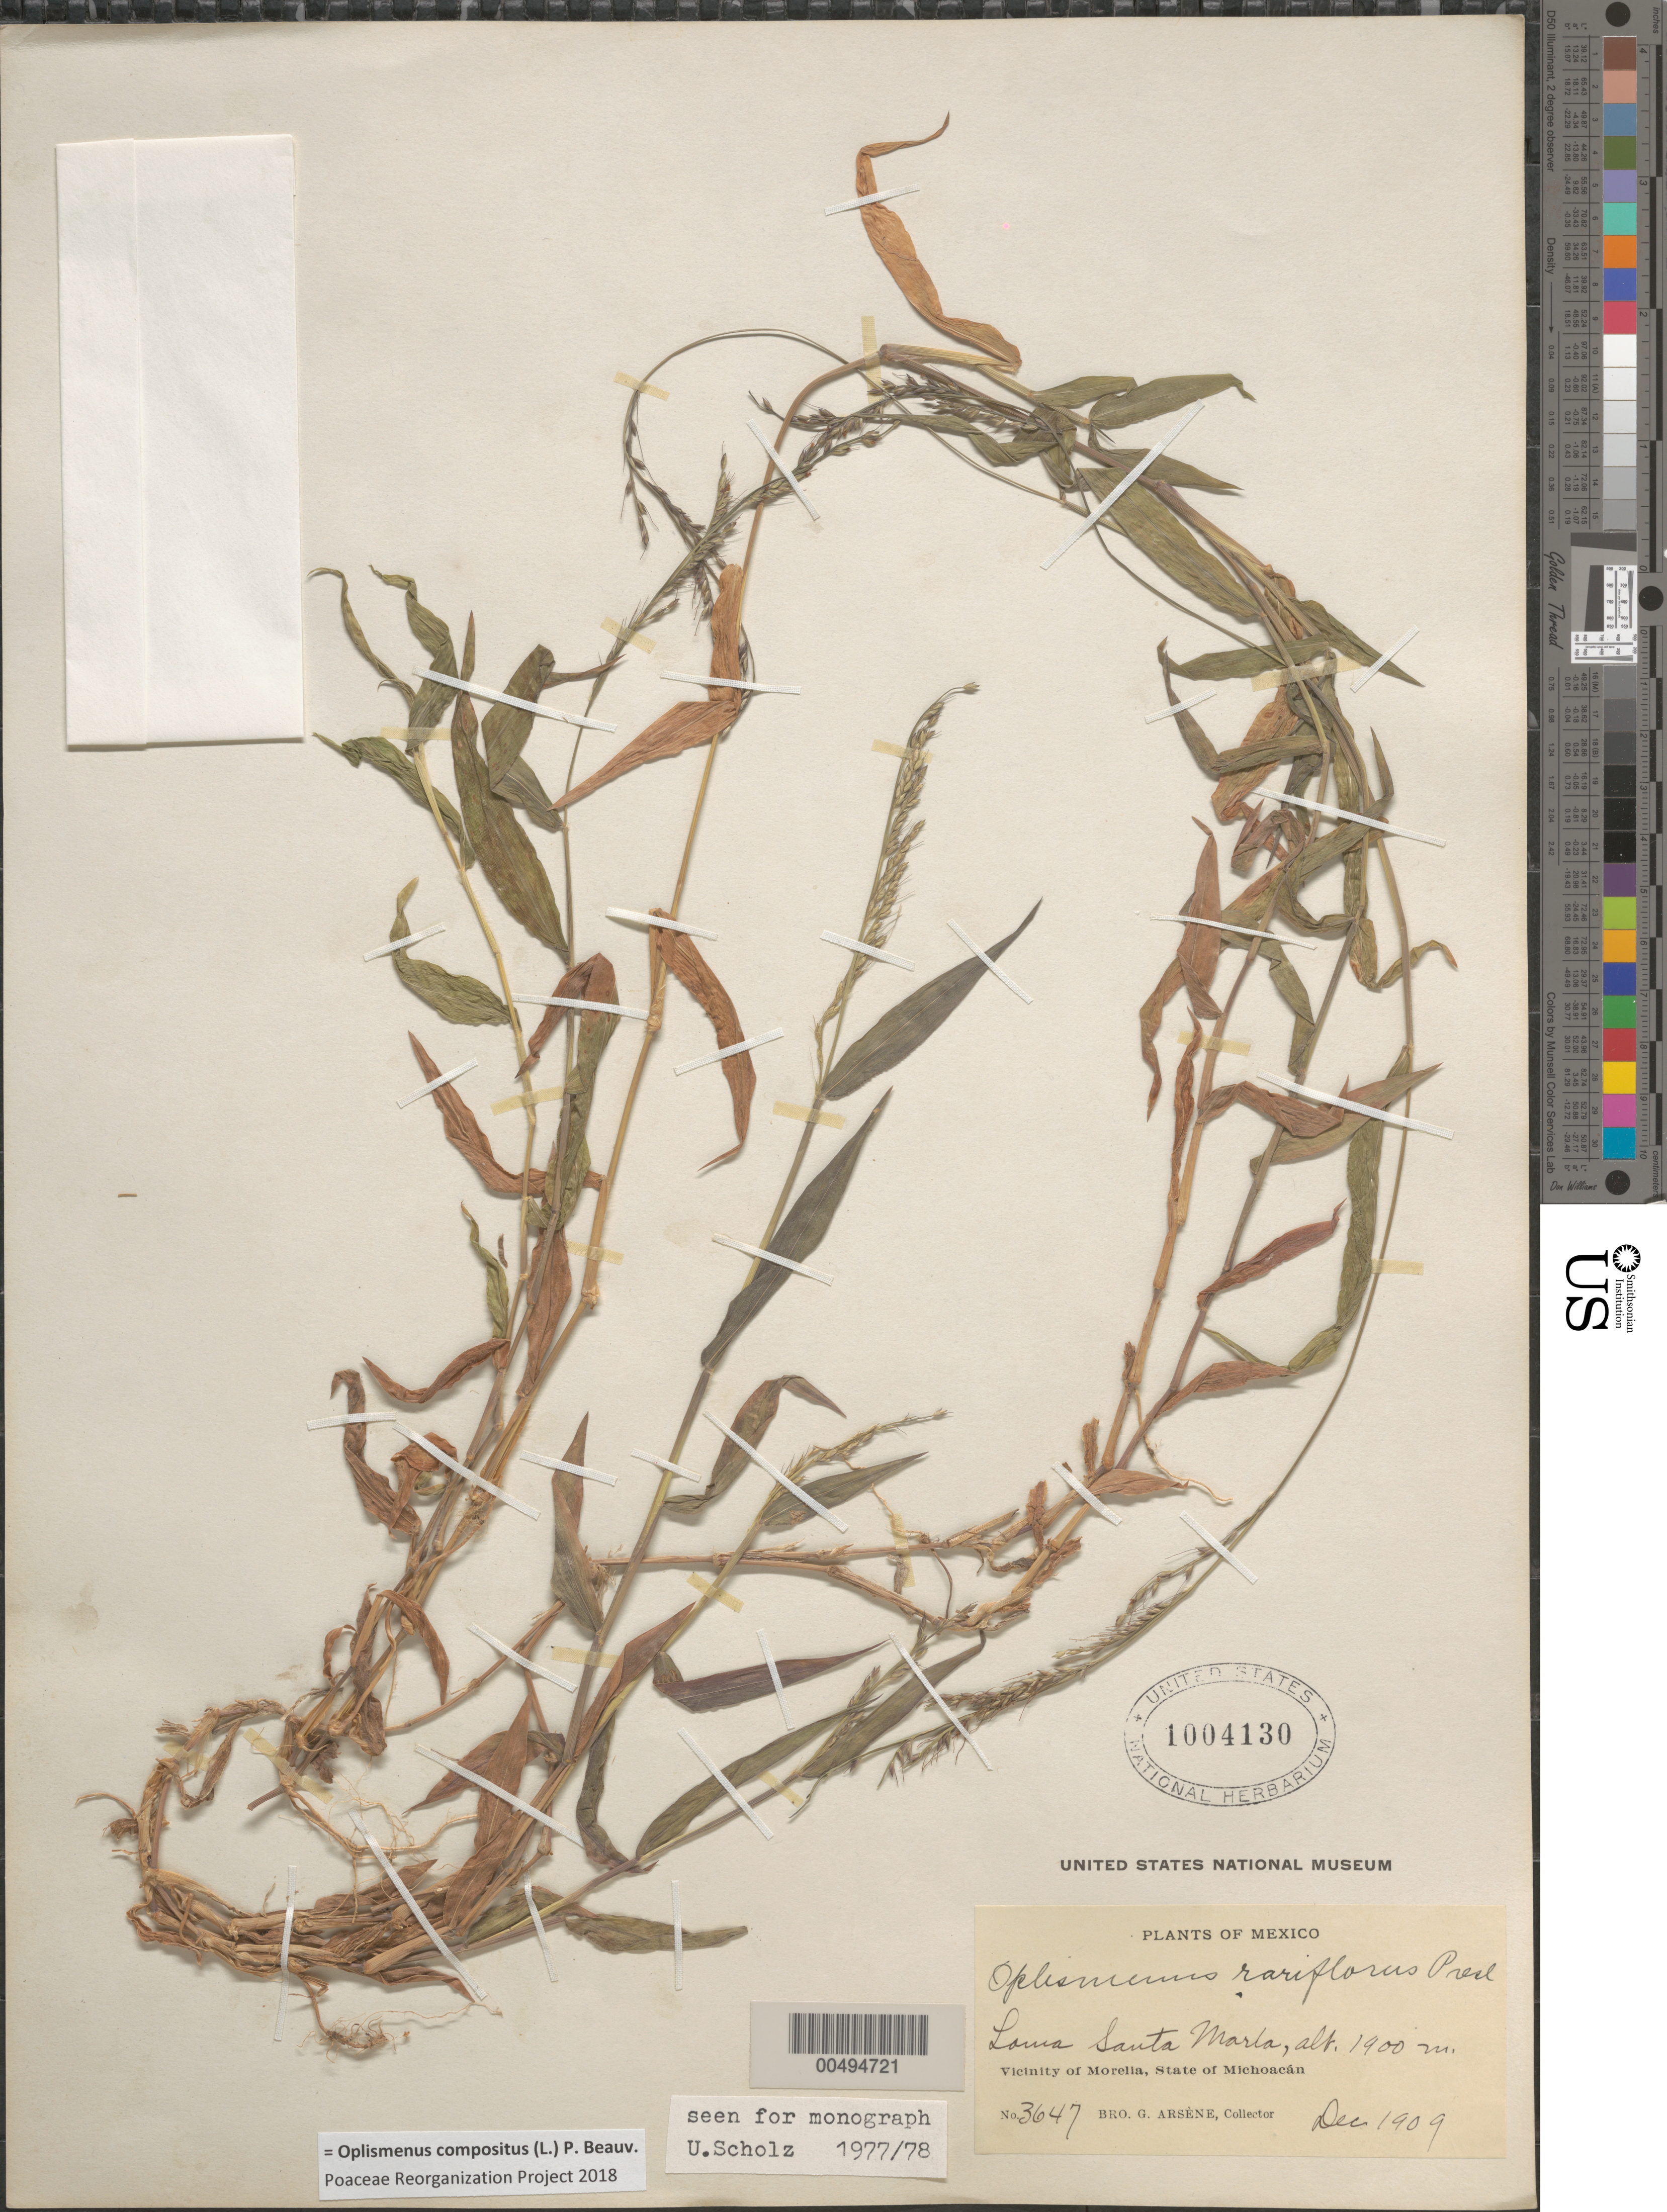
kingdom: Plantae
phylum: Tracheophyta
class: Liliopsida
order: Poales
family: Poaceae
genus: Oplismenus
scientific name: Oplismenus compositus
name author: (L.) P. Beauv.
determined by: Poaceae Reorganization Project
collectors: Bro. G. Arsène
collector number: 3647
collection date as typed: Dec 1909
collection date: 1909-12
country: Mexico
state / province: Michoacán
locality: Loma Santa Mar¡a, vicinity of Morelia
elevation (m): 1900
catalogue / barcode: US 1004130